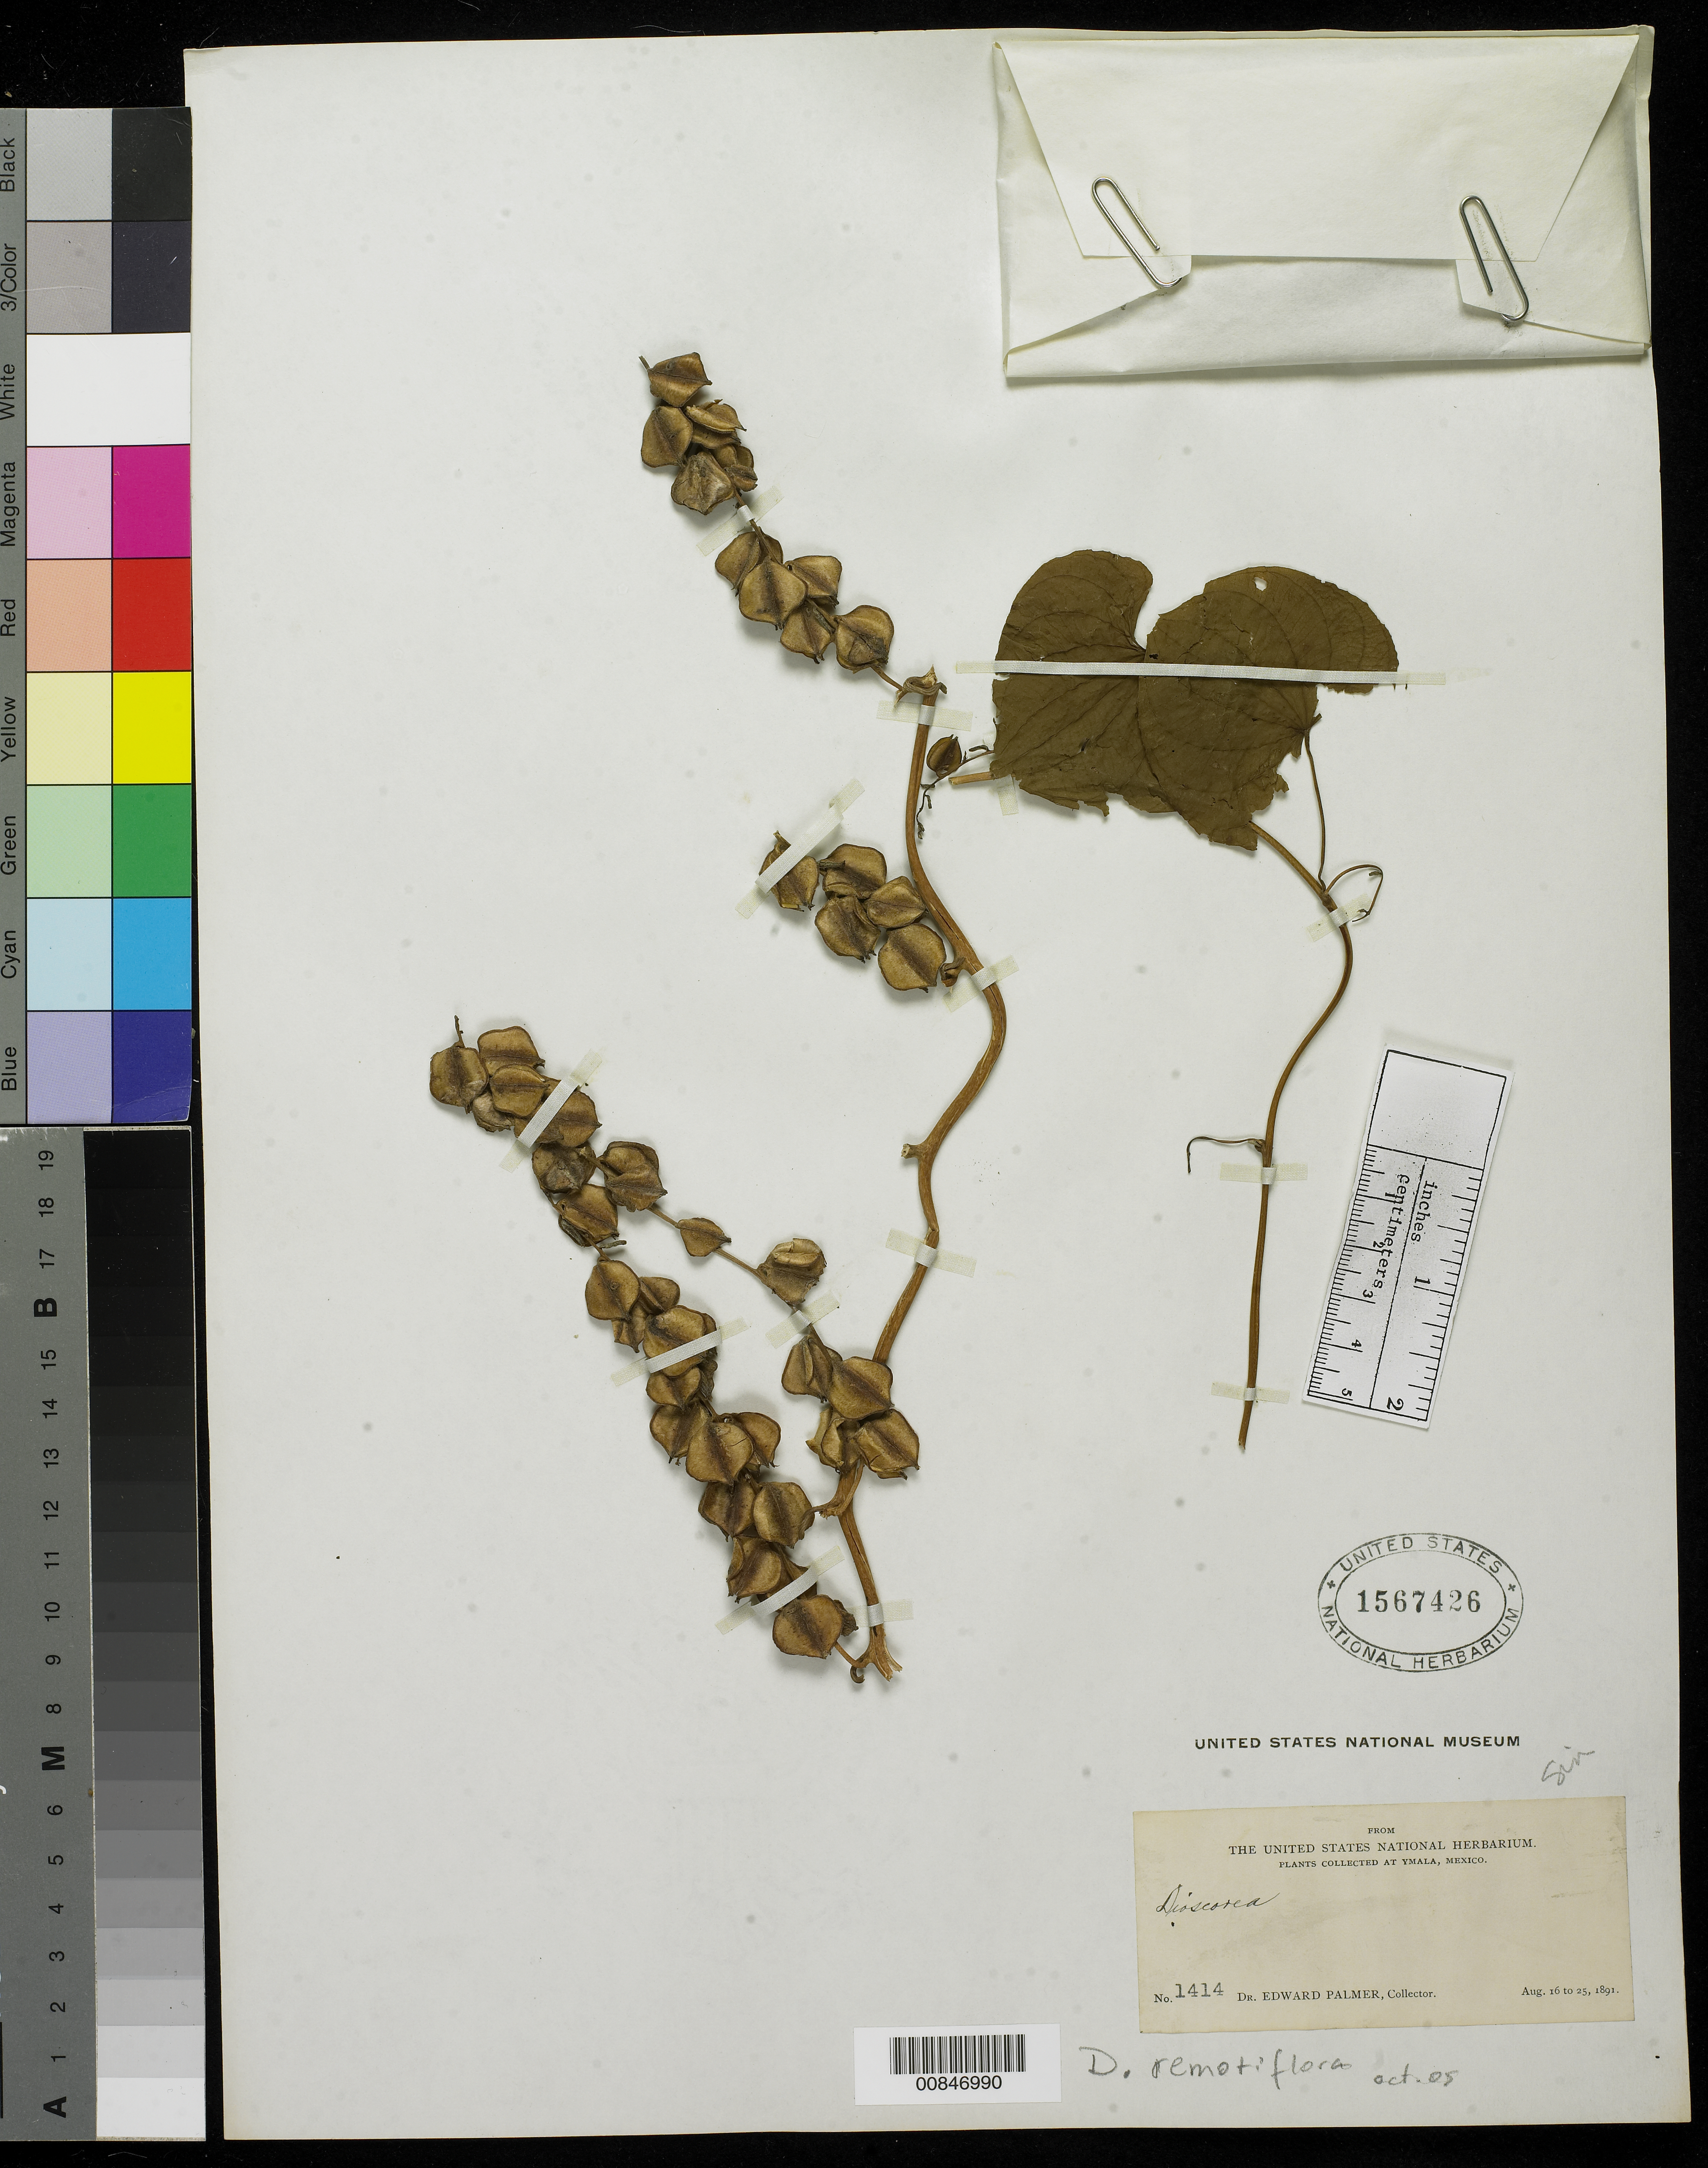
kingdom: Plantae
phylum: Tracheophyta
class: Liliopsida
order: Dioscoreales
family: Dioscoreaceae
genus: Dioscorea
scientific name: Dioscorea remotiflora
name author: Kunth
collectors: E. Palmer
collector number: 1414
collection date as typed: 16 Aug 1891 to 25 Aug 1891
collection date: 1891-08-16/1891-08-25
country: Mexico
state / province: Sinaloa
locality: Ymala, Sinaloa.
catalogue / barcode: US 1567426